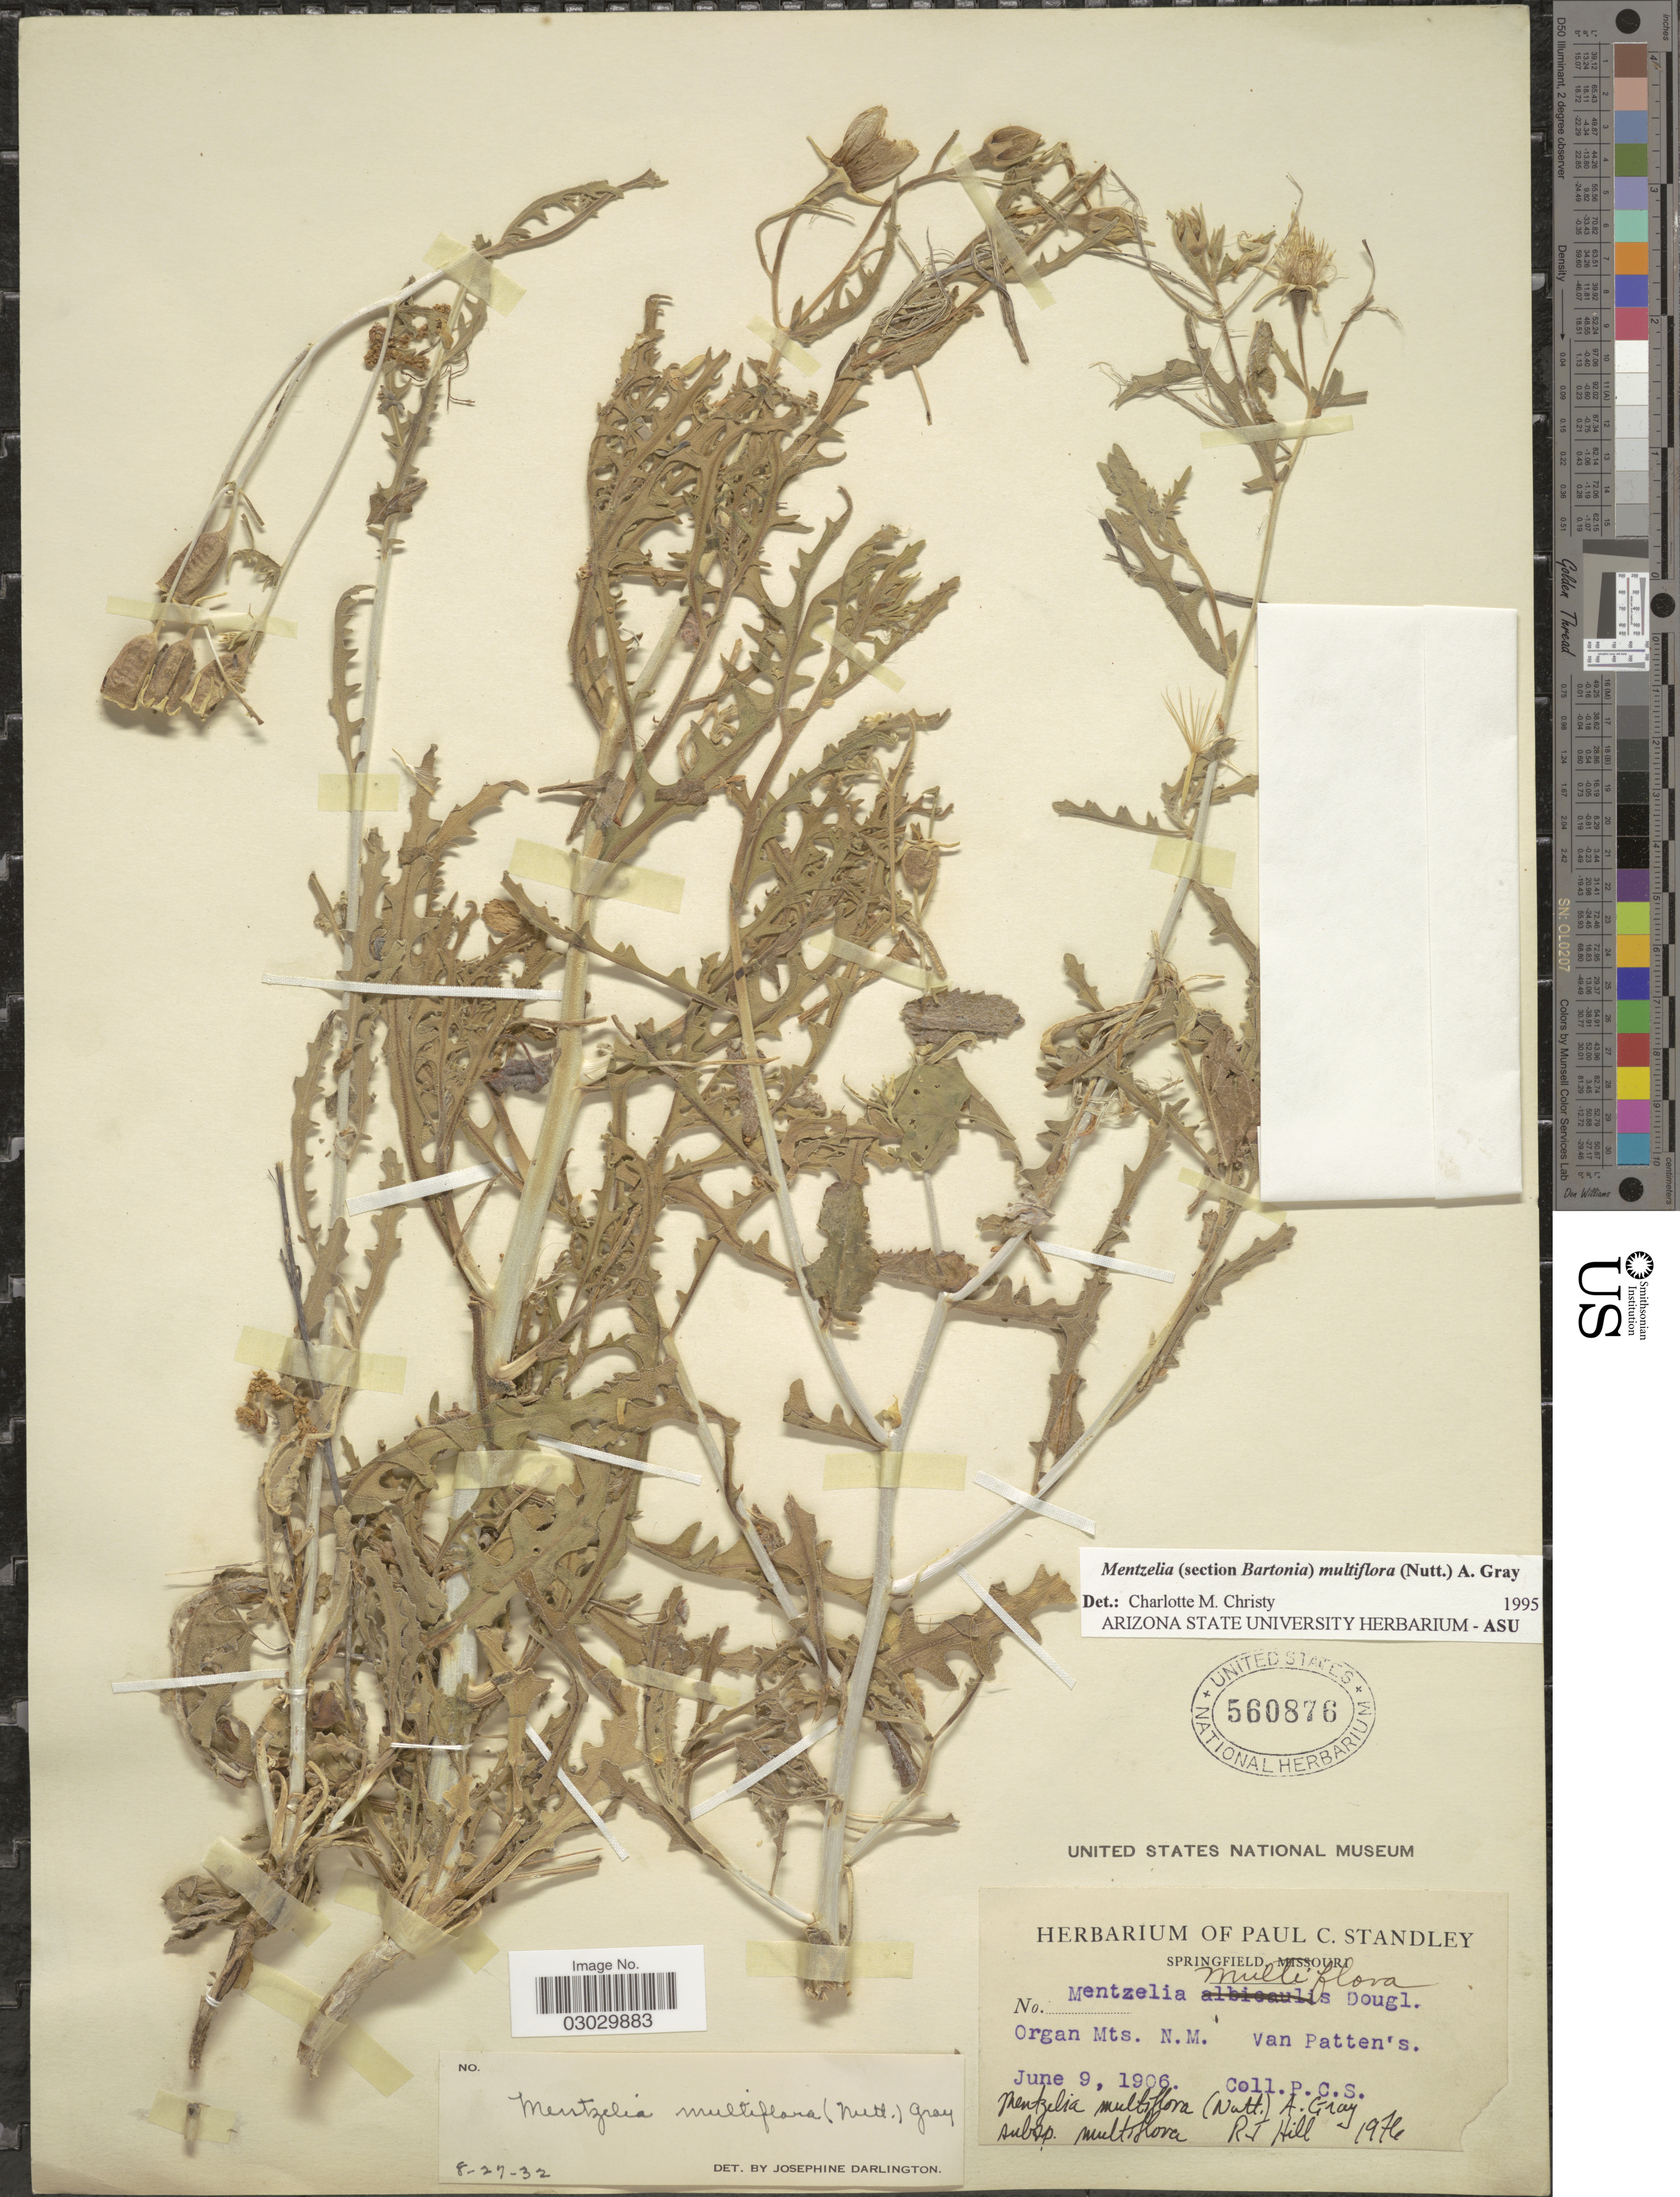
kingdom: Plantae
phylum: Tracheophyta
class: Magnoliopsida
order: Cornales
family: Loasaceae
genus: Mentzelia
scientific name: Mentzelia multiflora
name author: (Nutt.) A. Gray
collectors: P. C. Standley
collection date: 1906-06-09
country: United States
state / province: New Mexico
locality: Organ Mts., Van Patten's.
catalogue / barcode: US 560876